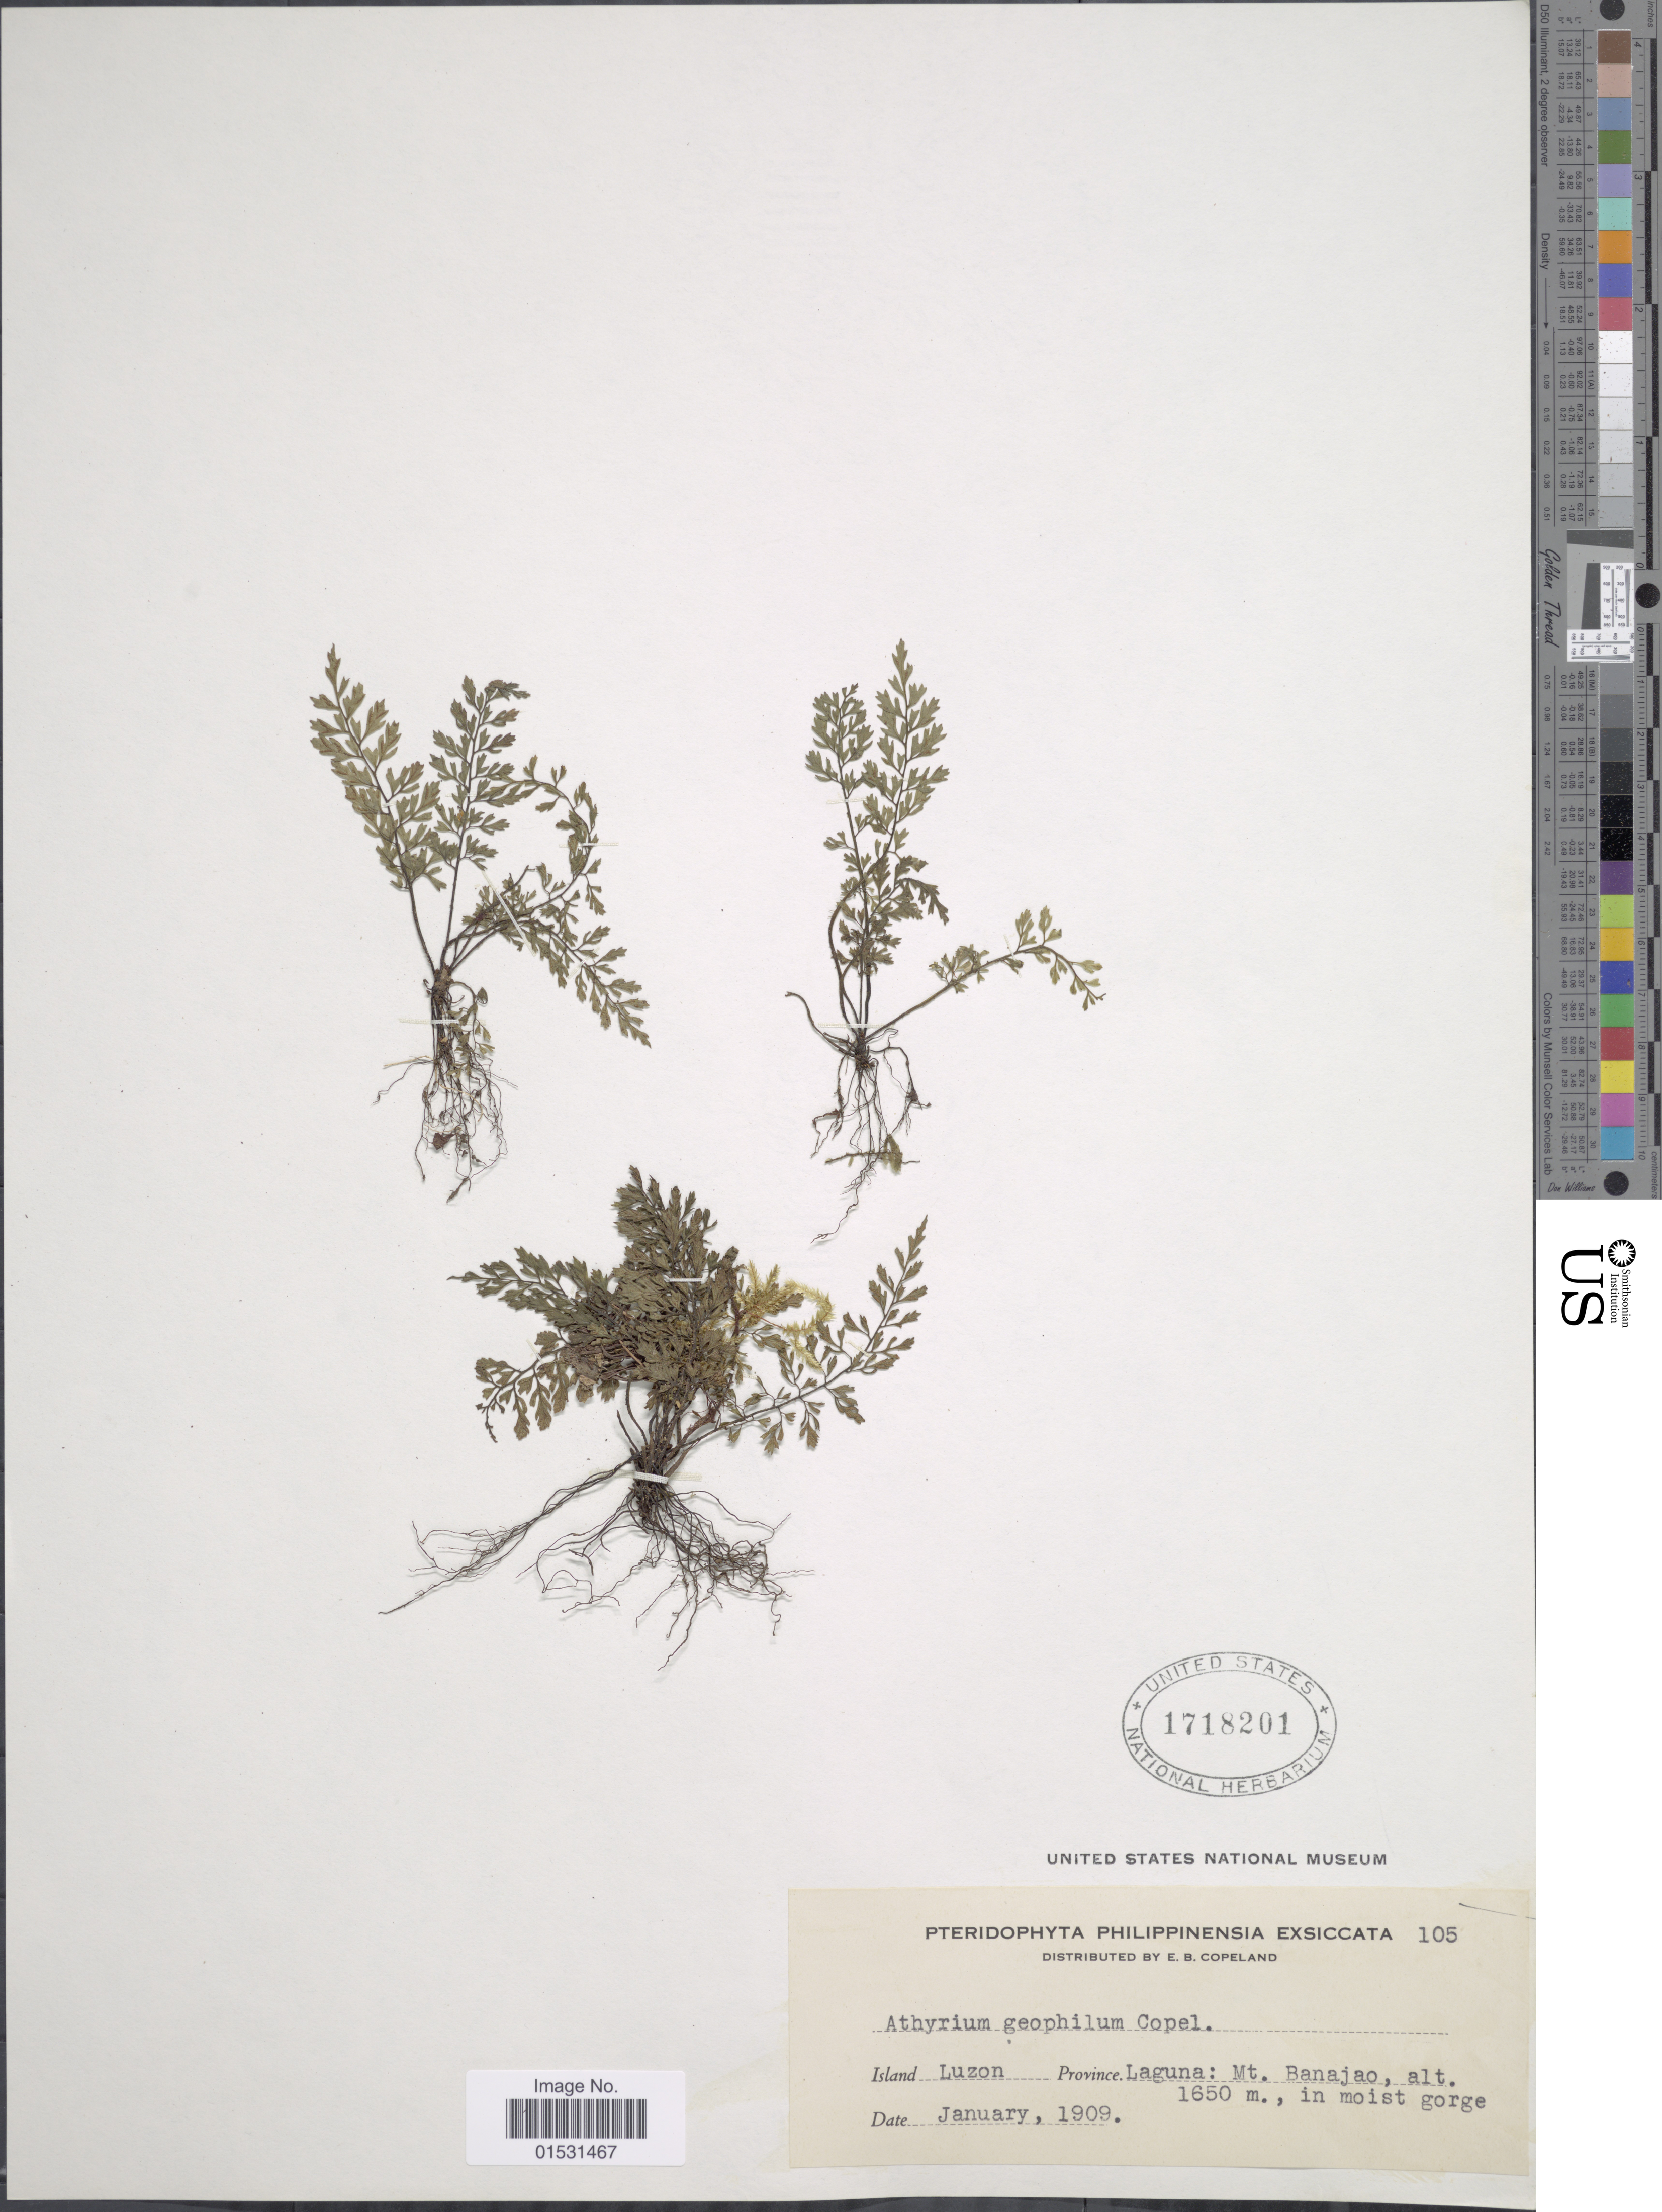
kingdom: Plantae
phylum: Tracheophyta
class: Polypodiopsida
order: Polypodiales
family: Athyriaceae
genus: Athyrium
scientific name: Athyrium geophilum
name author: Copel.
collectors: E. B. Copeland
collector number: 105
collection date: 1909-01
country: Philippines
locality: Island Luzon. Province Laguna: Mt. Banajao.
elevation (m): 1650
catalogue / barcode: US 1718201